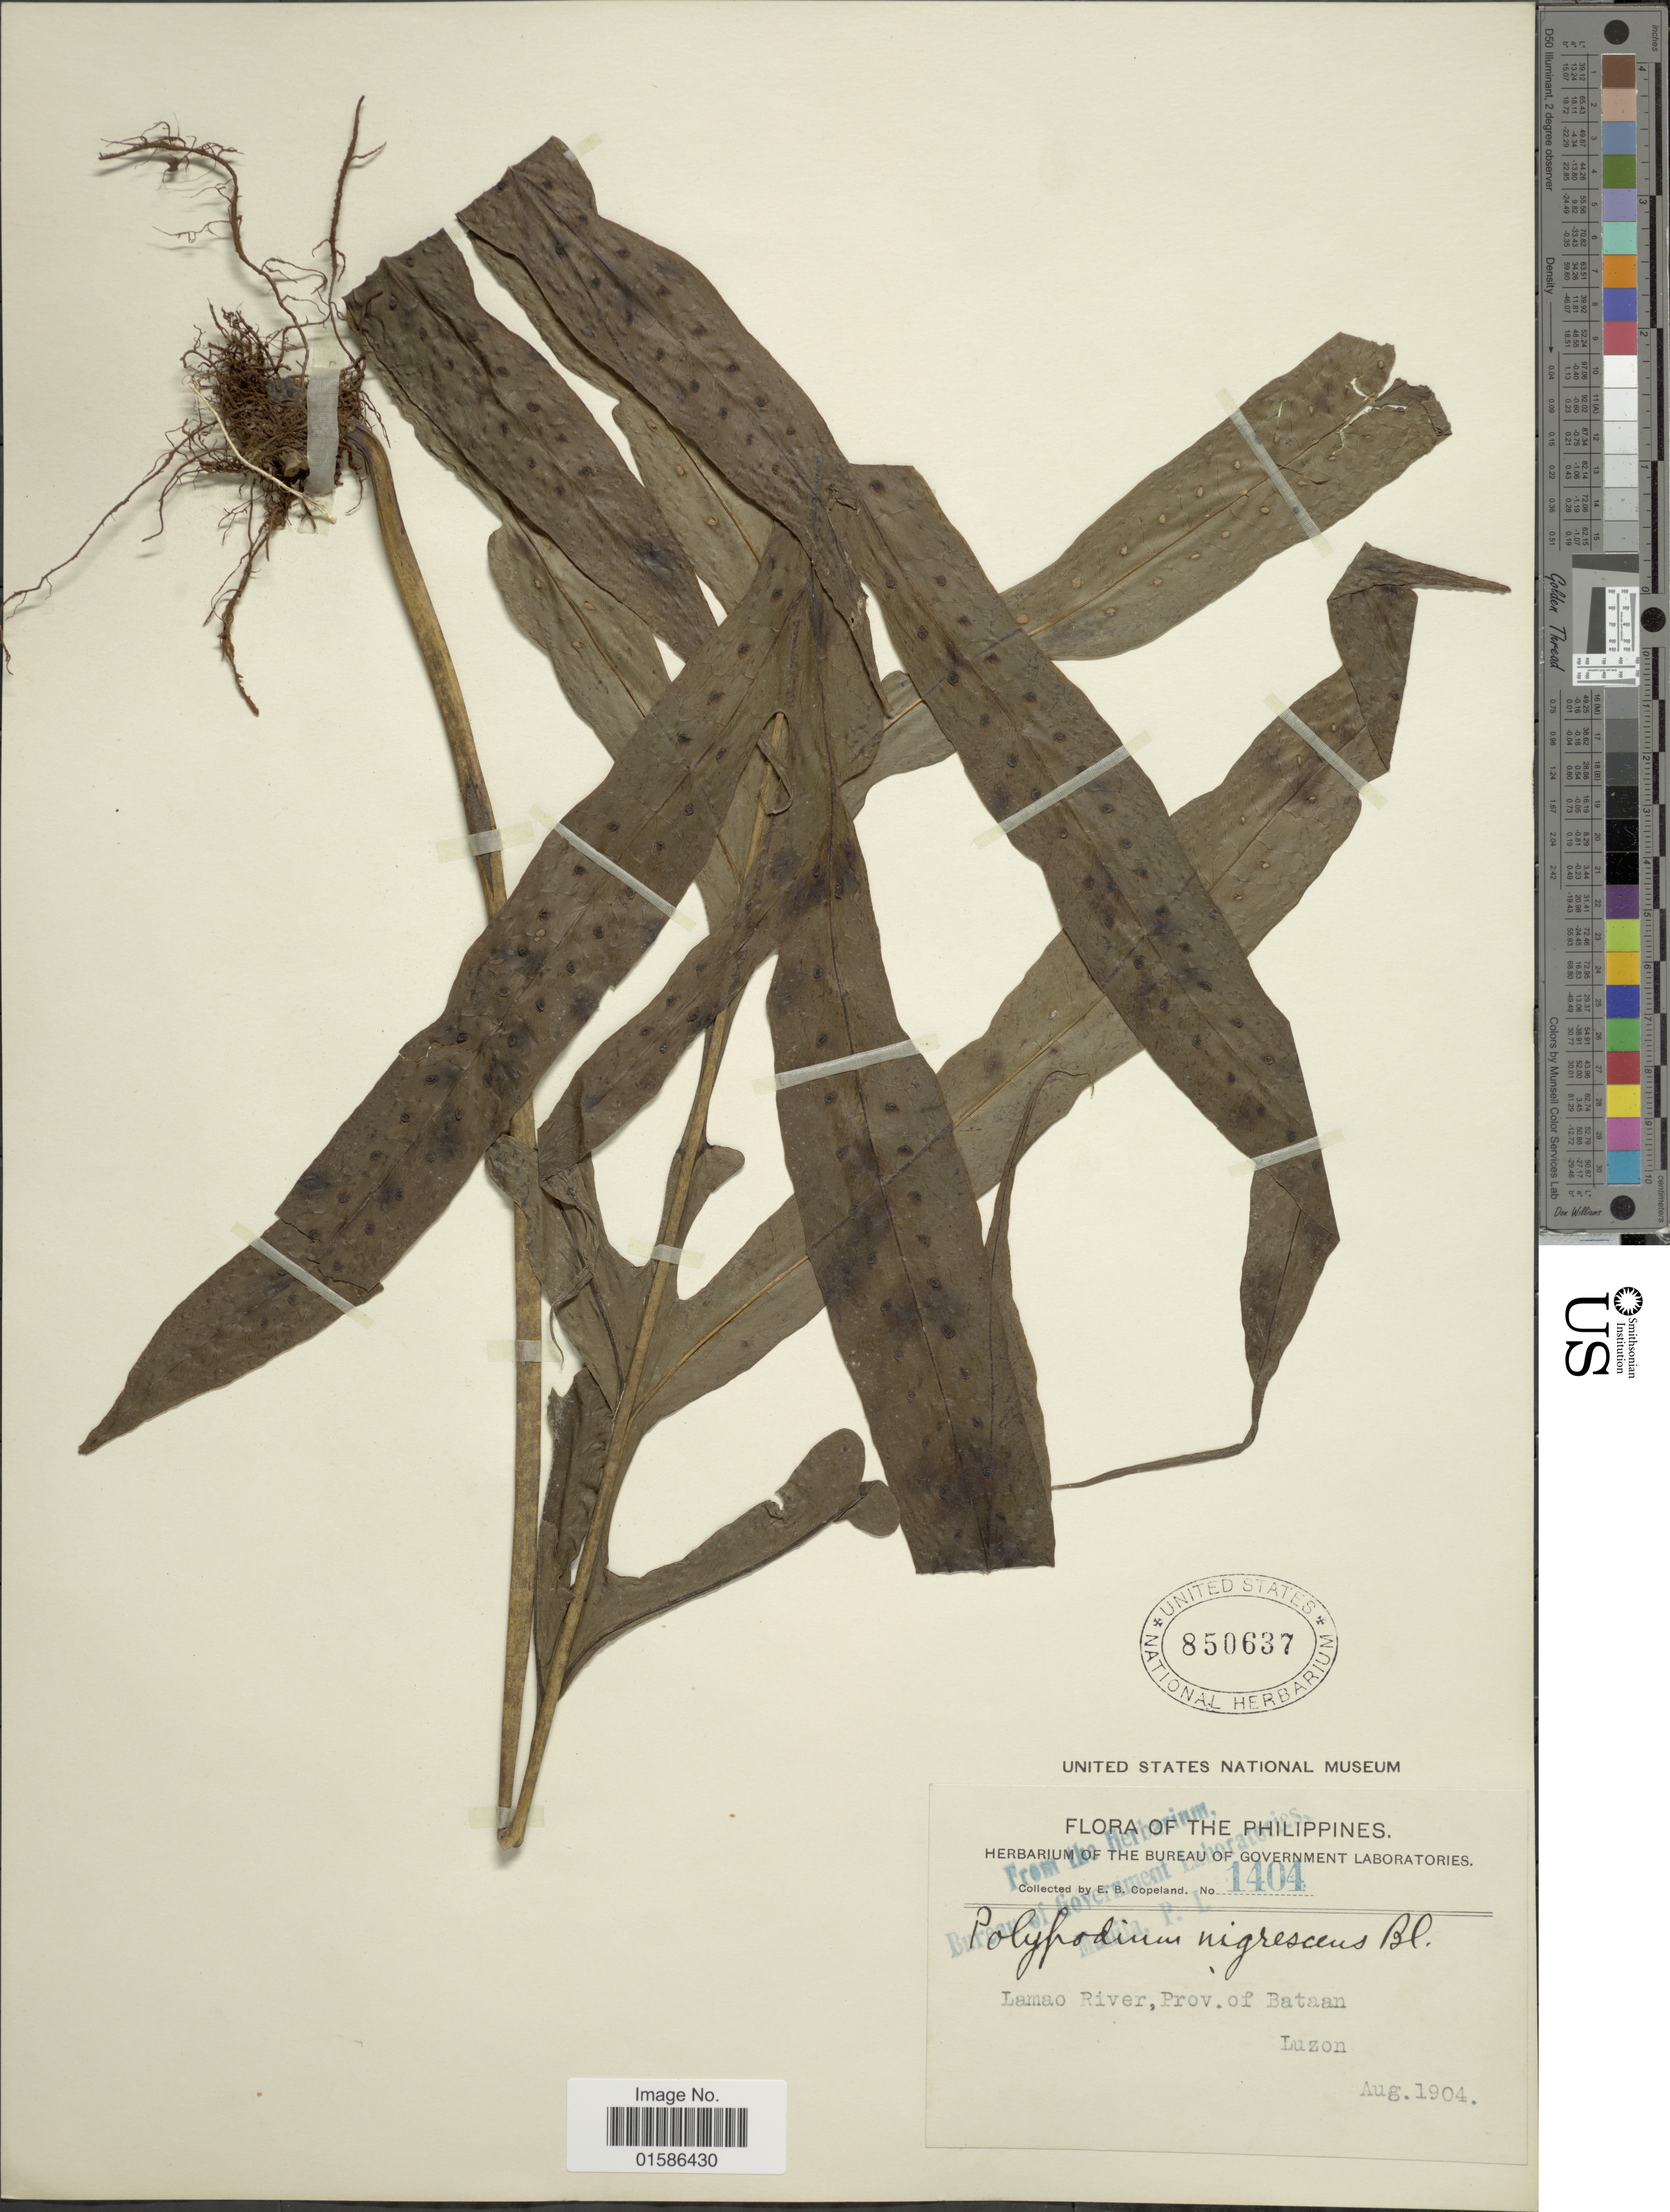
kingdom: Plantae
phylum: Tracheophyta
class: Polypodiopsida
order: Polypodiales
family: Polypodiaceae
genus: Microsorum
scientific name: Microsorum membranifolium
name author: (R. Br.) Ching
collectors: E. B. Copeland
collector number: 1404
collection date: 1904-08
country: Philippines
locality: Lamao River, Prov. of Bataan, Luzon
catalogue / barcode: US 850637